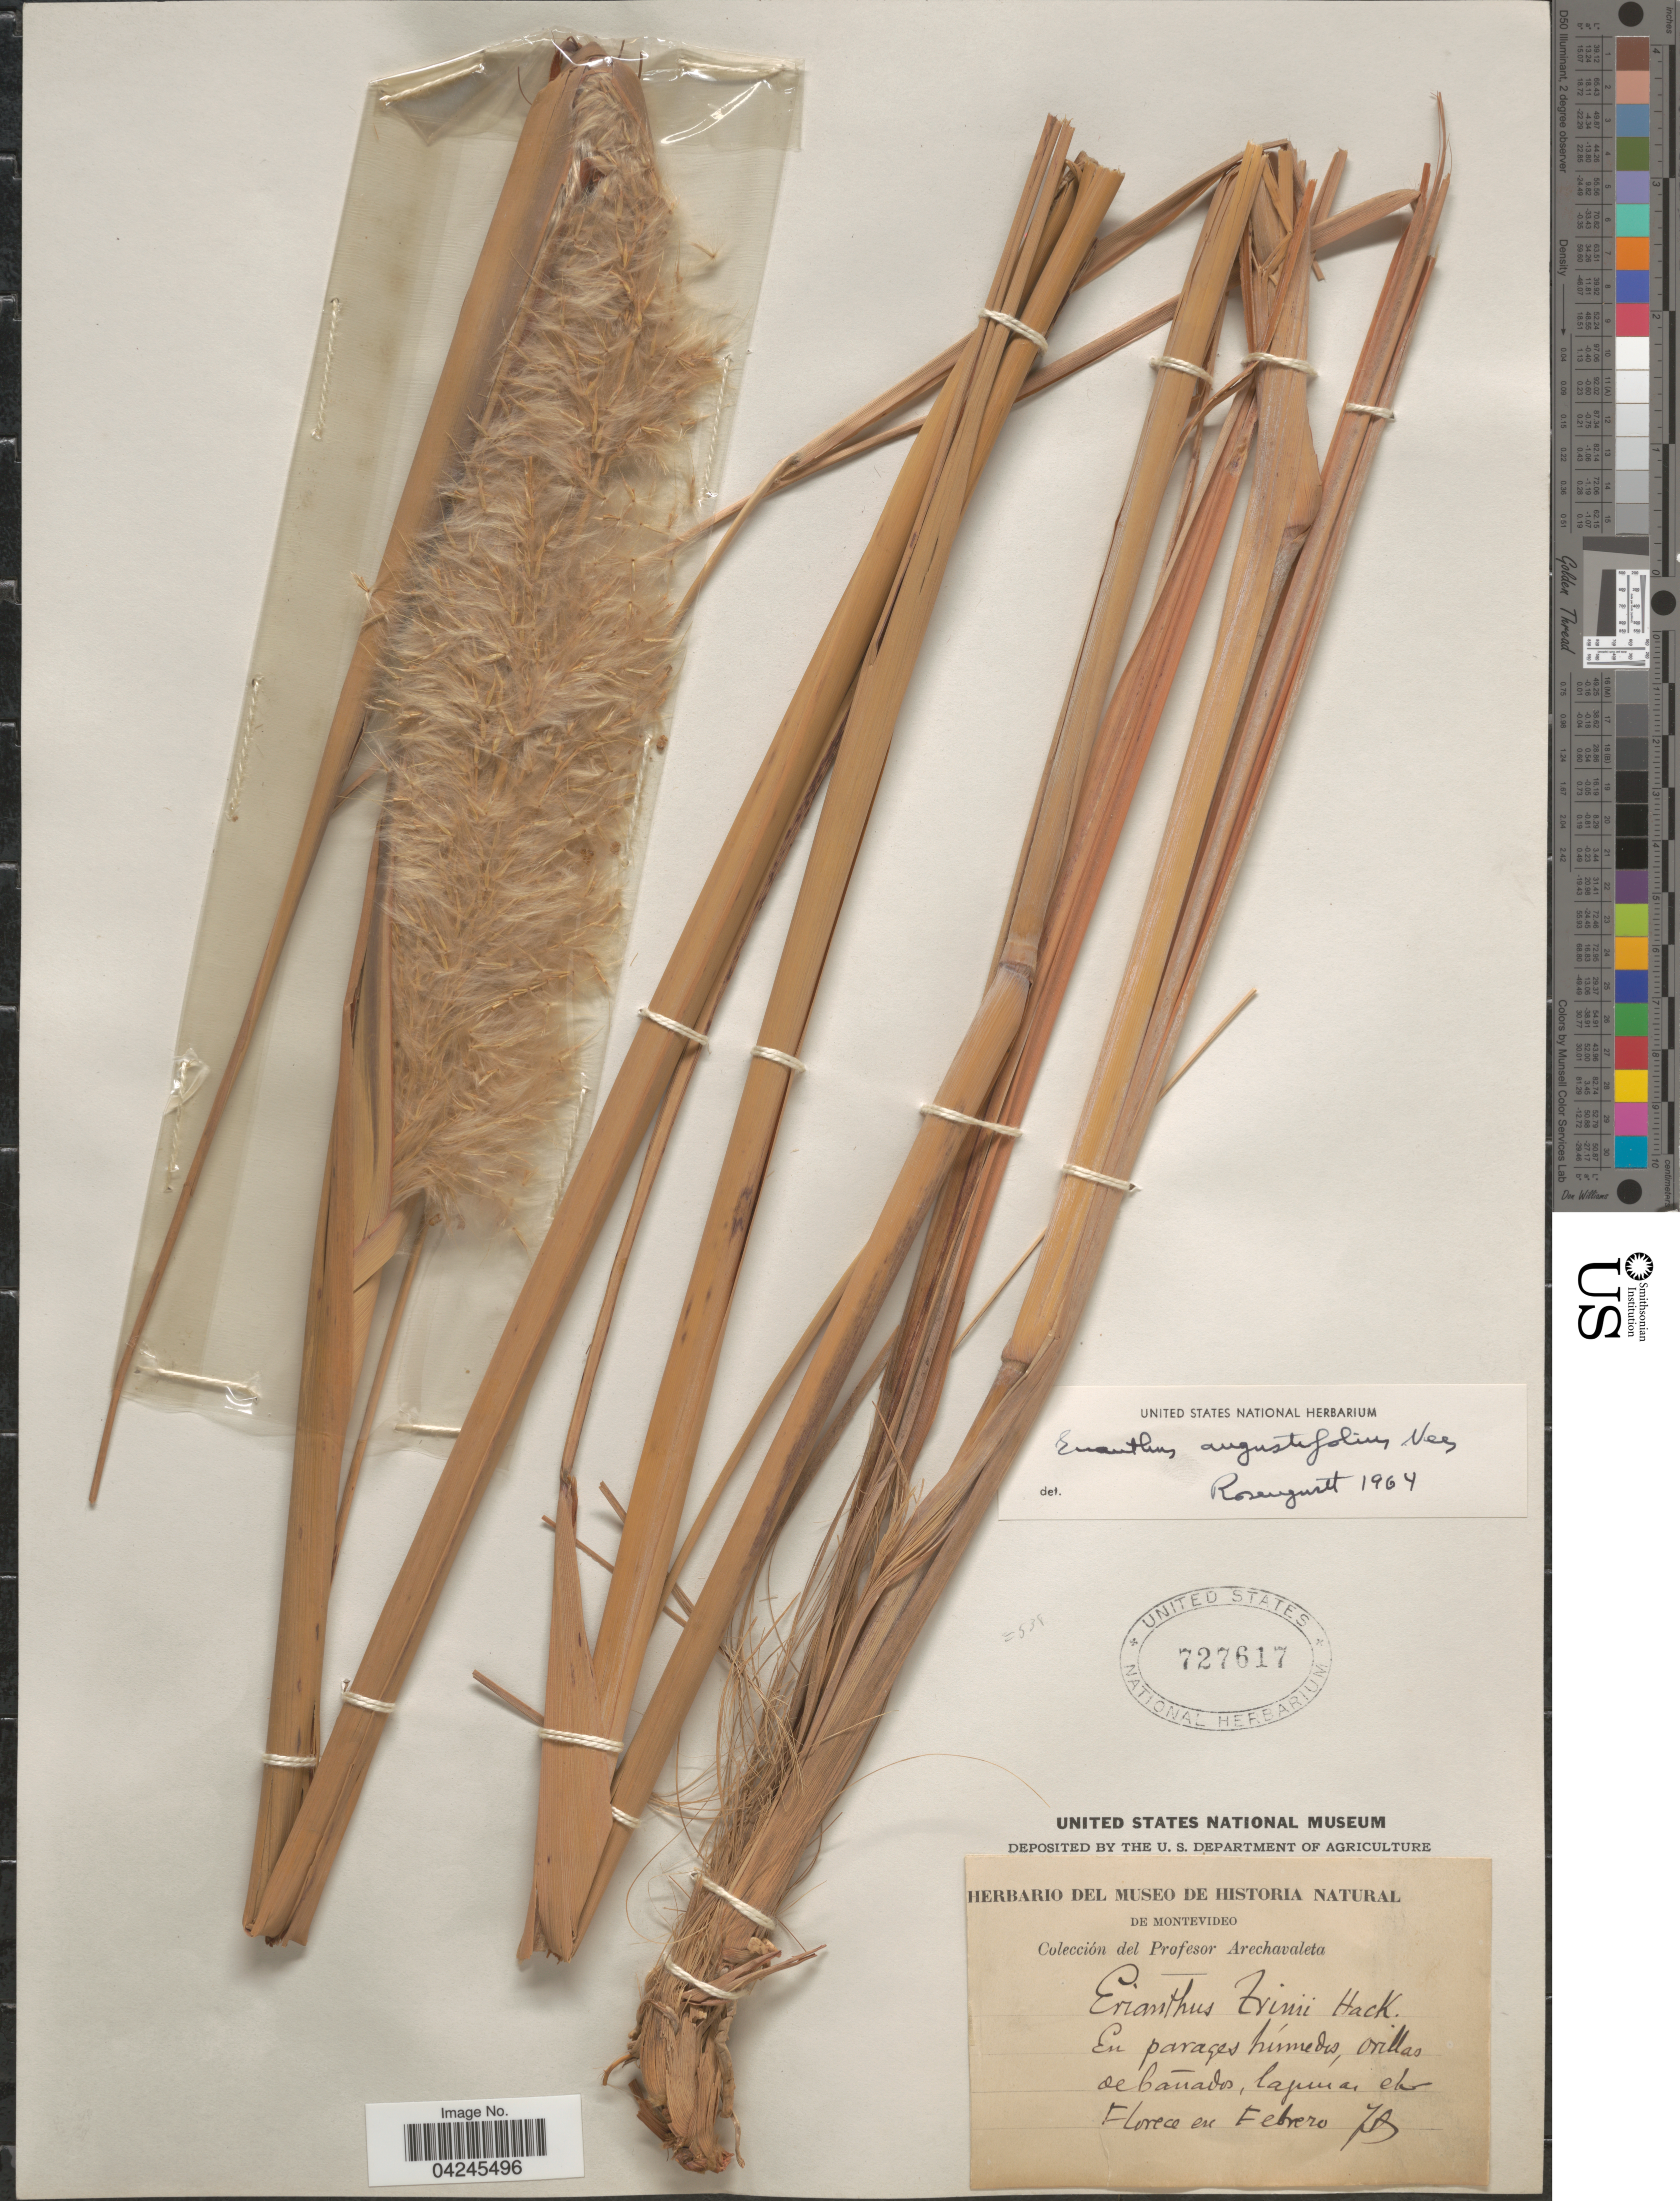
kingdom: Plantae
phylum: Tracheophyta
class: Liliopsida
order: Poales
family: Poaceae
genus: Erianthus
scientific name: Erianthus trinii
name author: Hack.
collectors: Arechavaleta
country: Uruguay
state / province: Montevideo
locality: En parages húmedo, orillas de Cañados, lagunas.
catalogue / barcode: US 727617